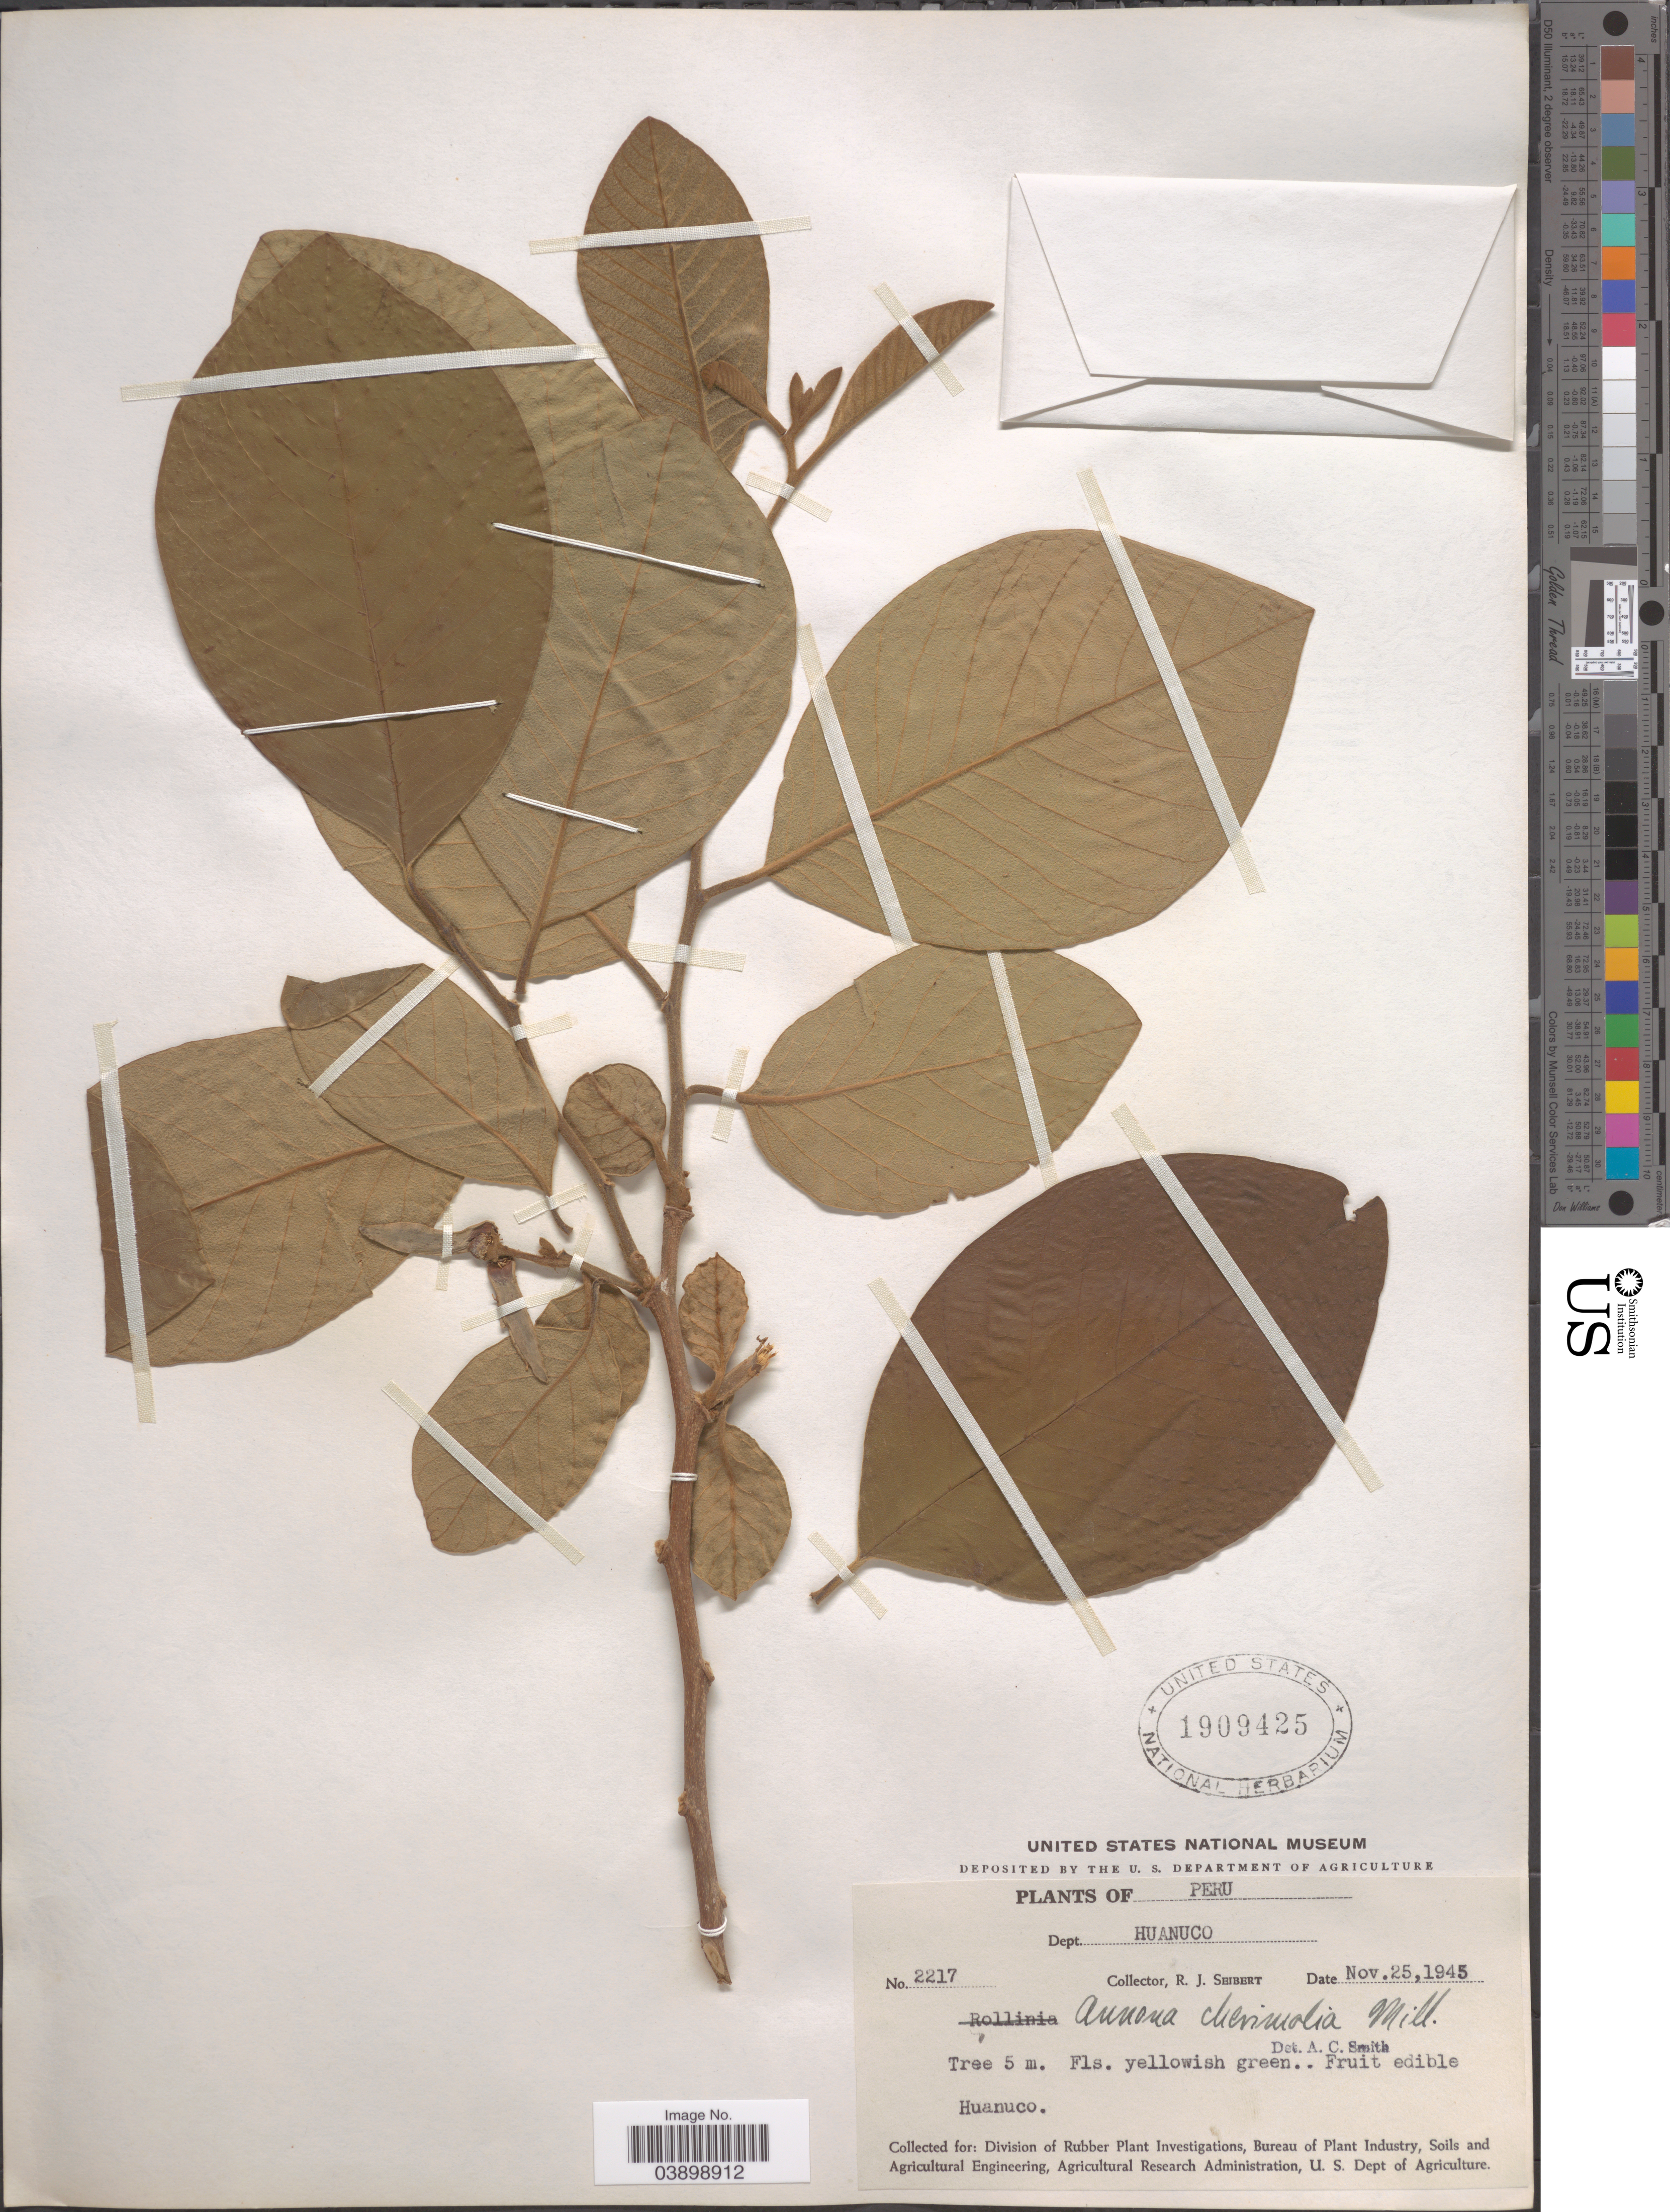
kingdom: Plantae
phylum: Tracheophyta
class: Magnoliopsida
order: Magnoliales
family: Annonaceae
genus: Annona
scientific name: Annona cherimola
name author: Mill.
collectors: R. J. Seibert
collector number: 2217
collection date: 1945-11-25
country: Peru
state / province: Huánuco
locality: Dept. Huanuco. Huanuco.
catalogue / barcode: US 1909425